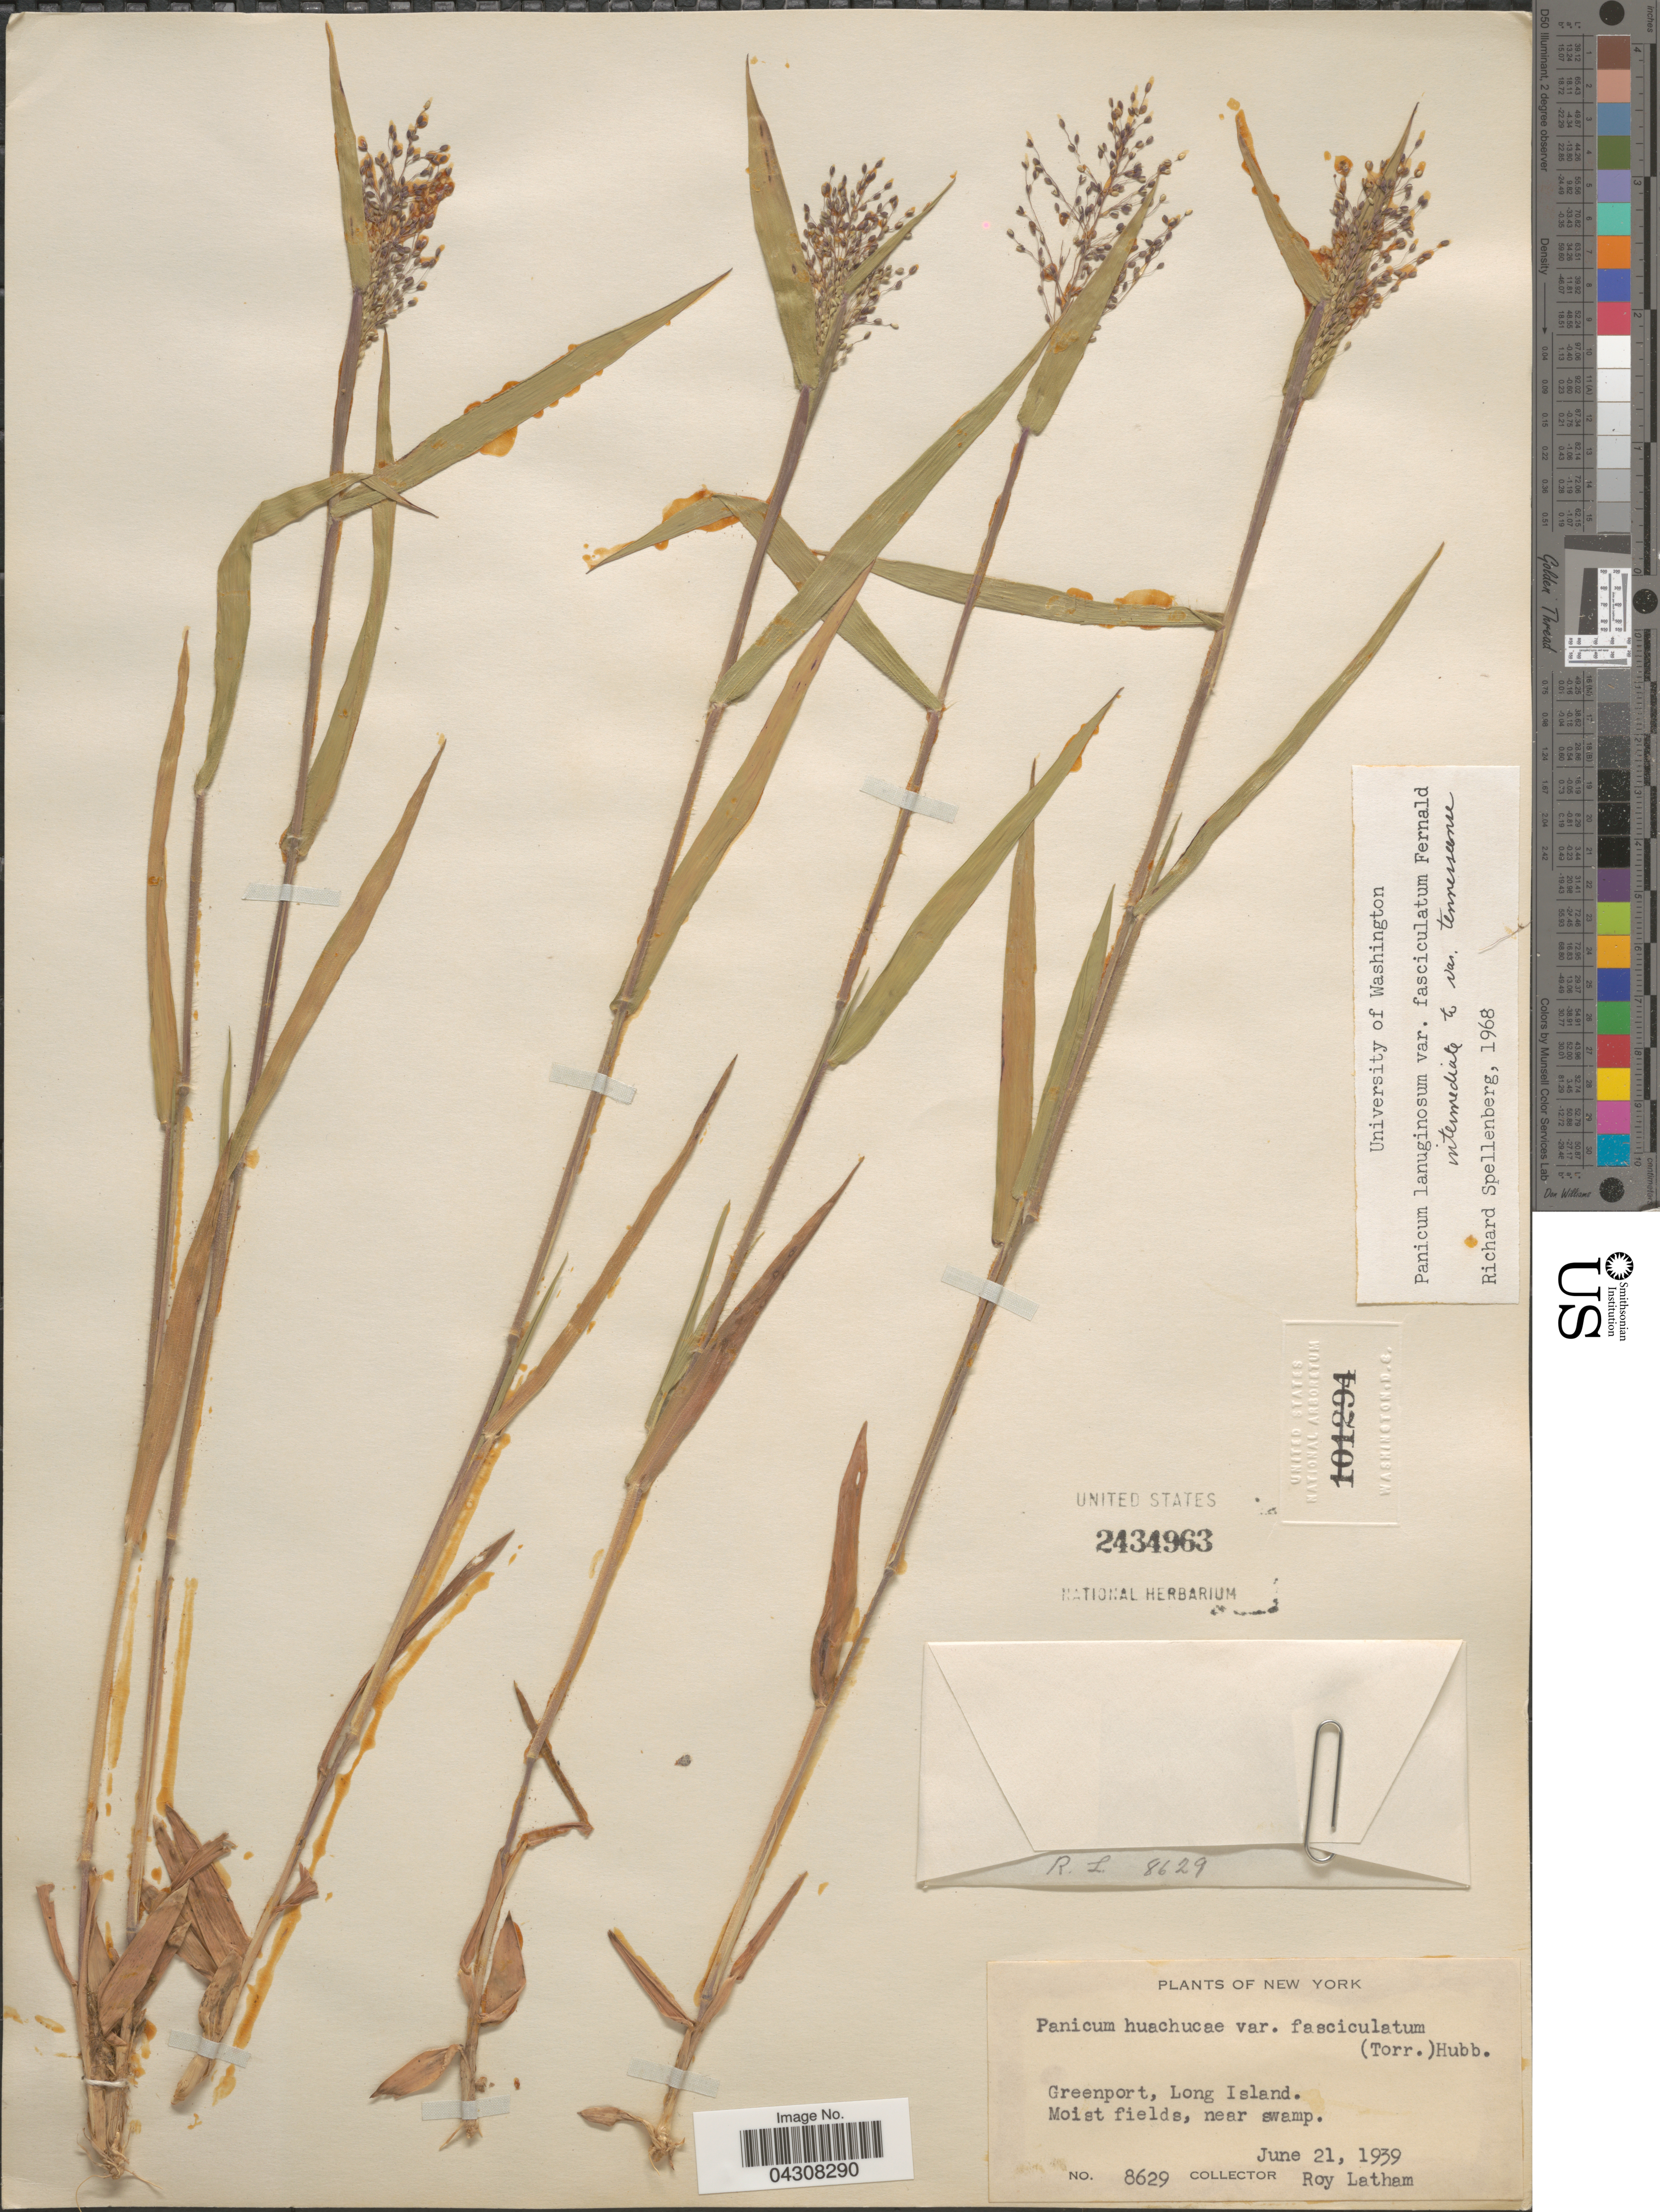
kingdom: Plantae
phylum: Tracheophyta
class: Liliopsida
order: Poales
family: Poaceae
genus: Dichanthelium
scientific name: Dichanthelium acuminatum var. acuminatum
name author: (Sw.) Gould & C.A. Clark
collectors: R. Latham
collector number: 8629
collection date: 1939-06-21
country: United States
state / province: New York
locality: Greenport, Long Island. Moist fields, near swamp.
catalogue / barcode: US 2434963